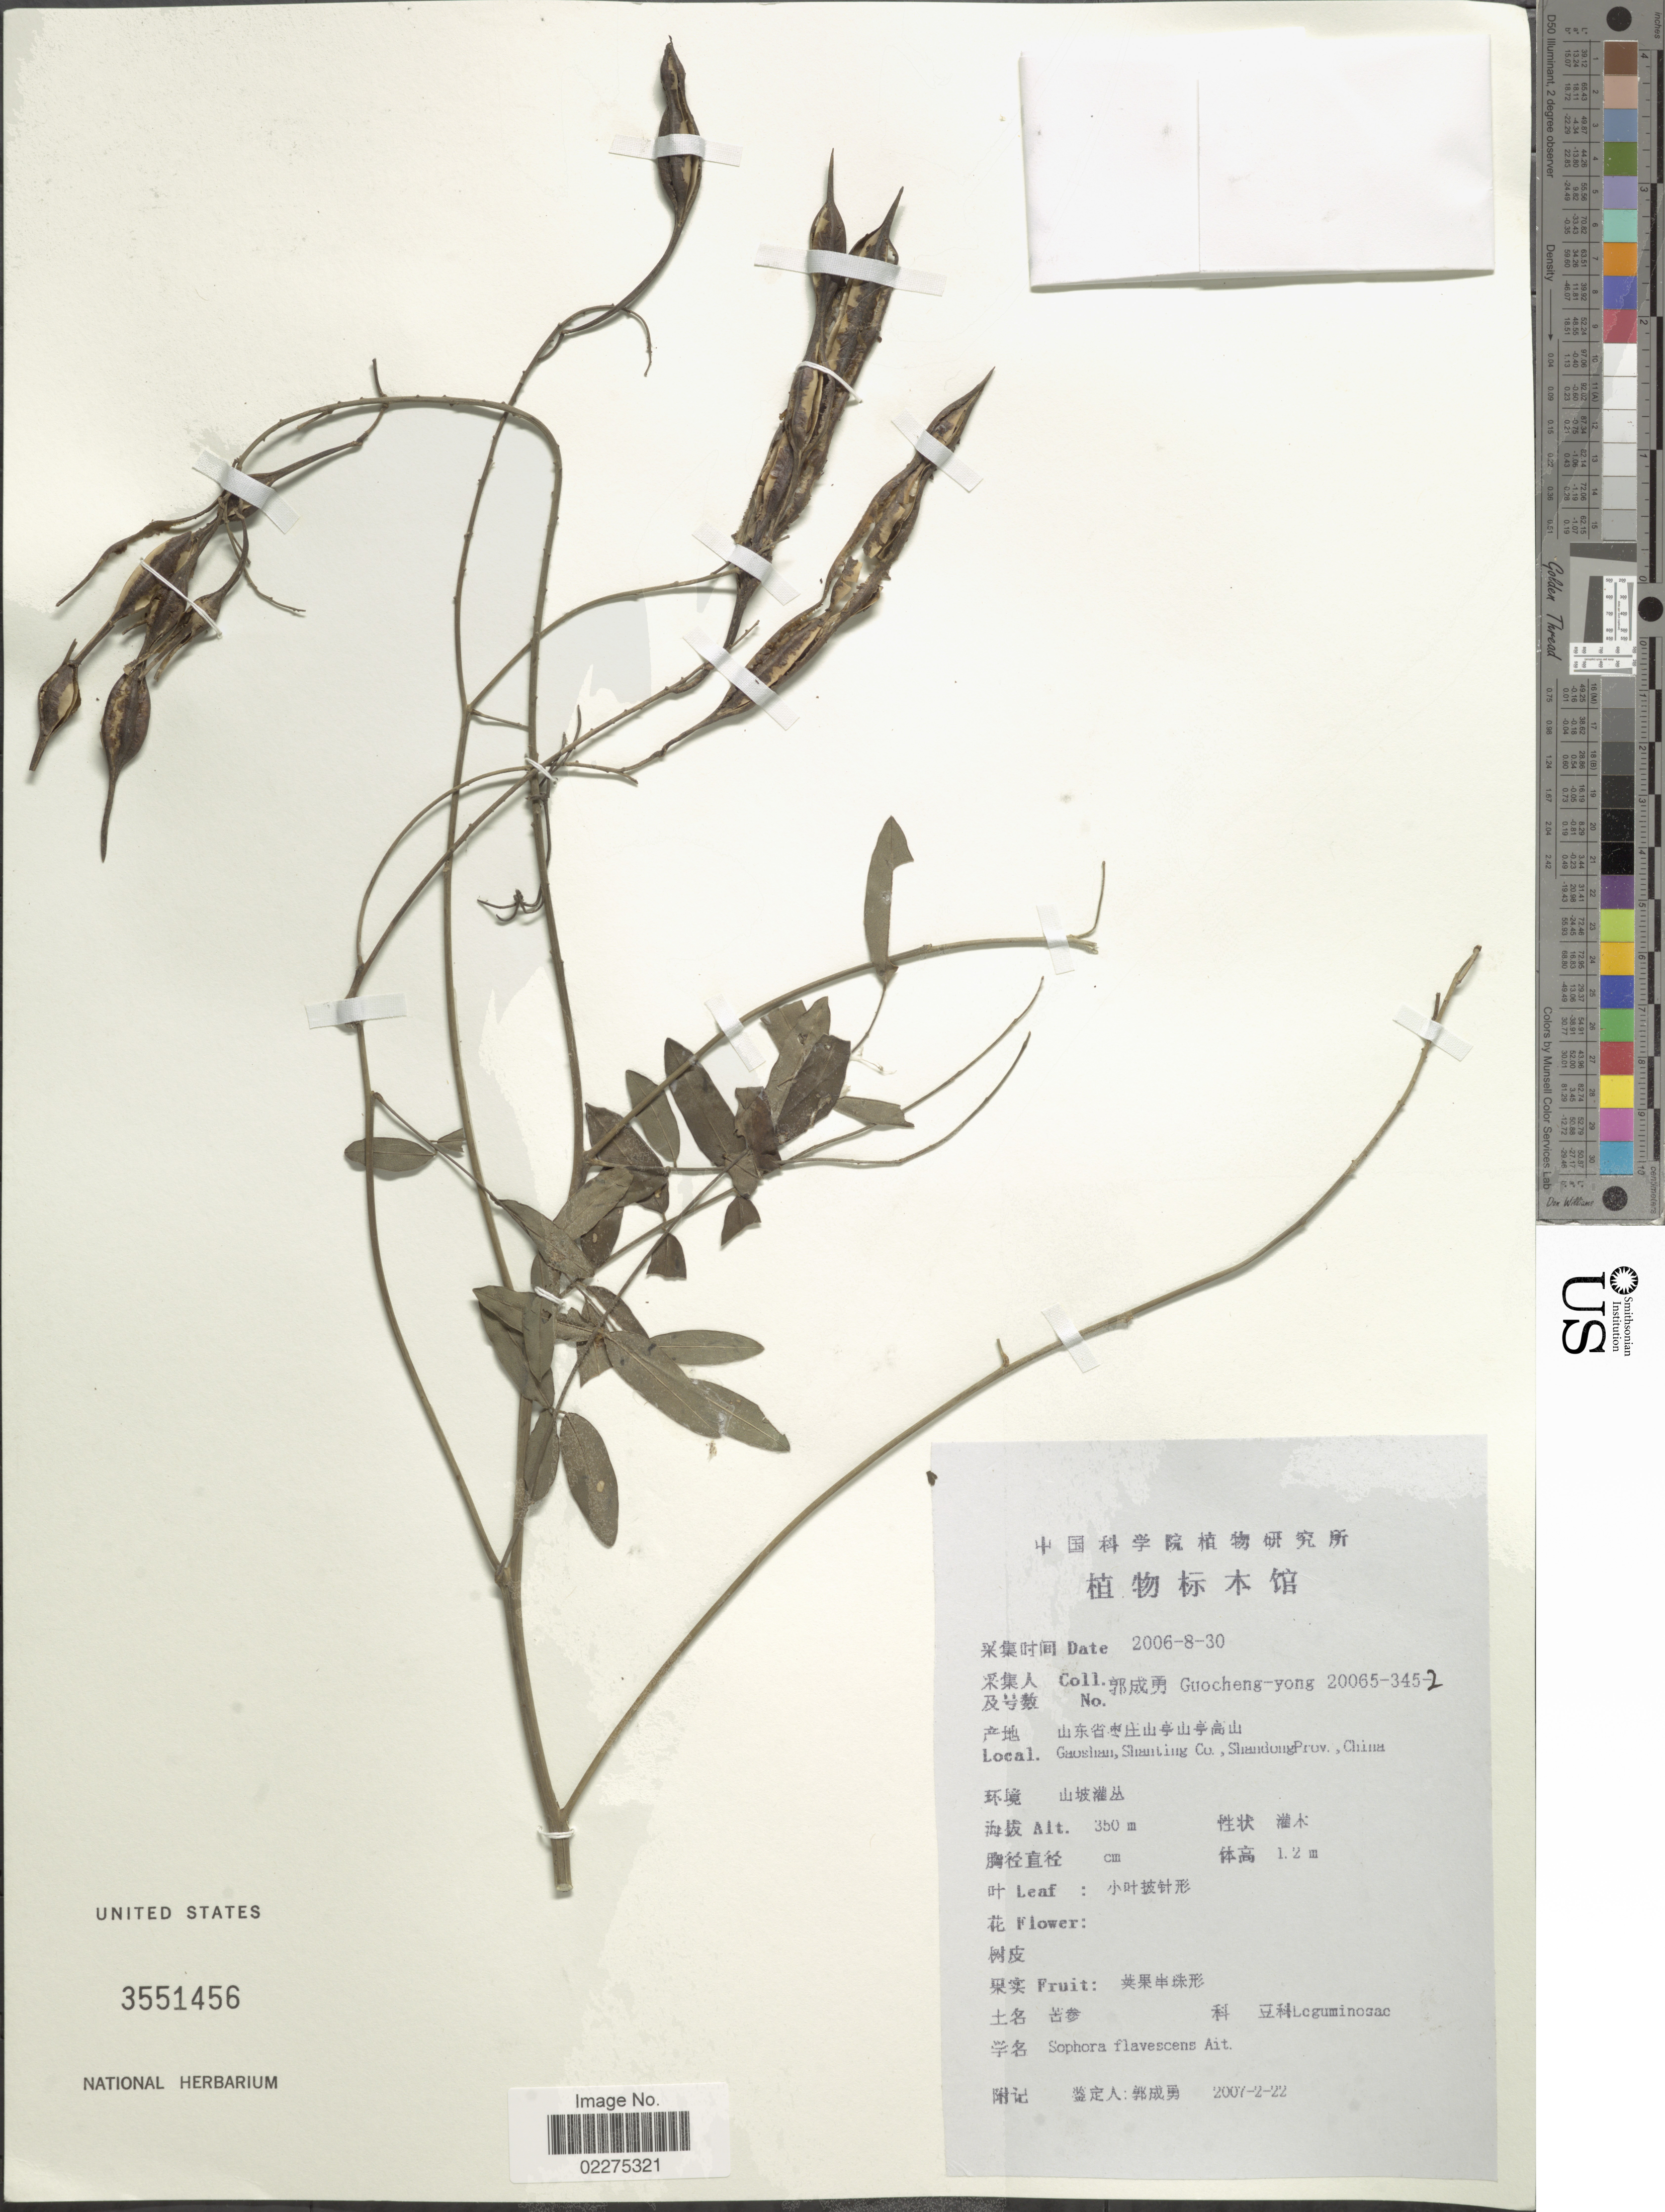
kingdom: Plantae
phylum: Tracheophyta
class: Magnoliopsida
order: Fabales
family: Fabaceae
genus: Sophora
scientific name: Sophora flavescens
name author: Aiton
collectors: Guo cheng-yong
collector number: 20065-345-2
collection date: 2006-08-30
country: China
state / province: Shandong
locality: Gaoshan, Shanting Co.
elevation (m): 350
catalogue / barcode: US 3551456